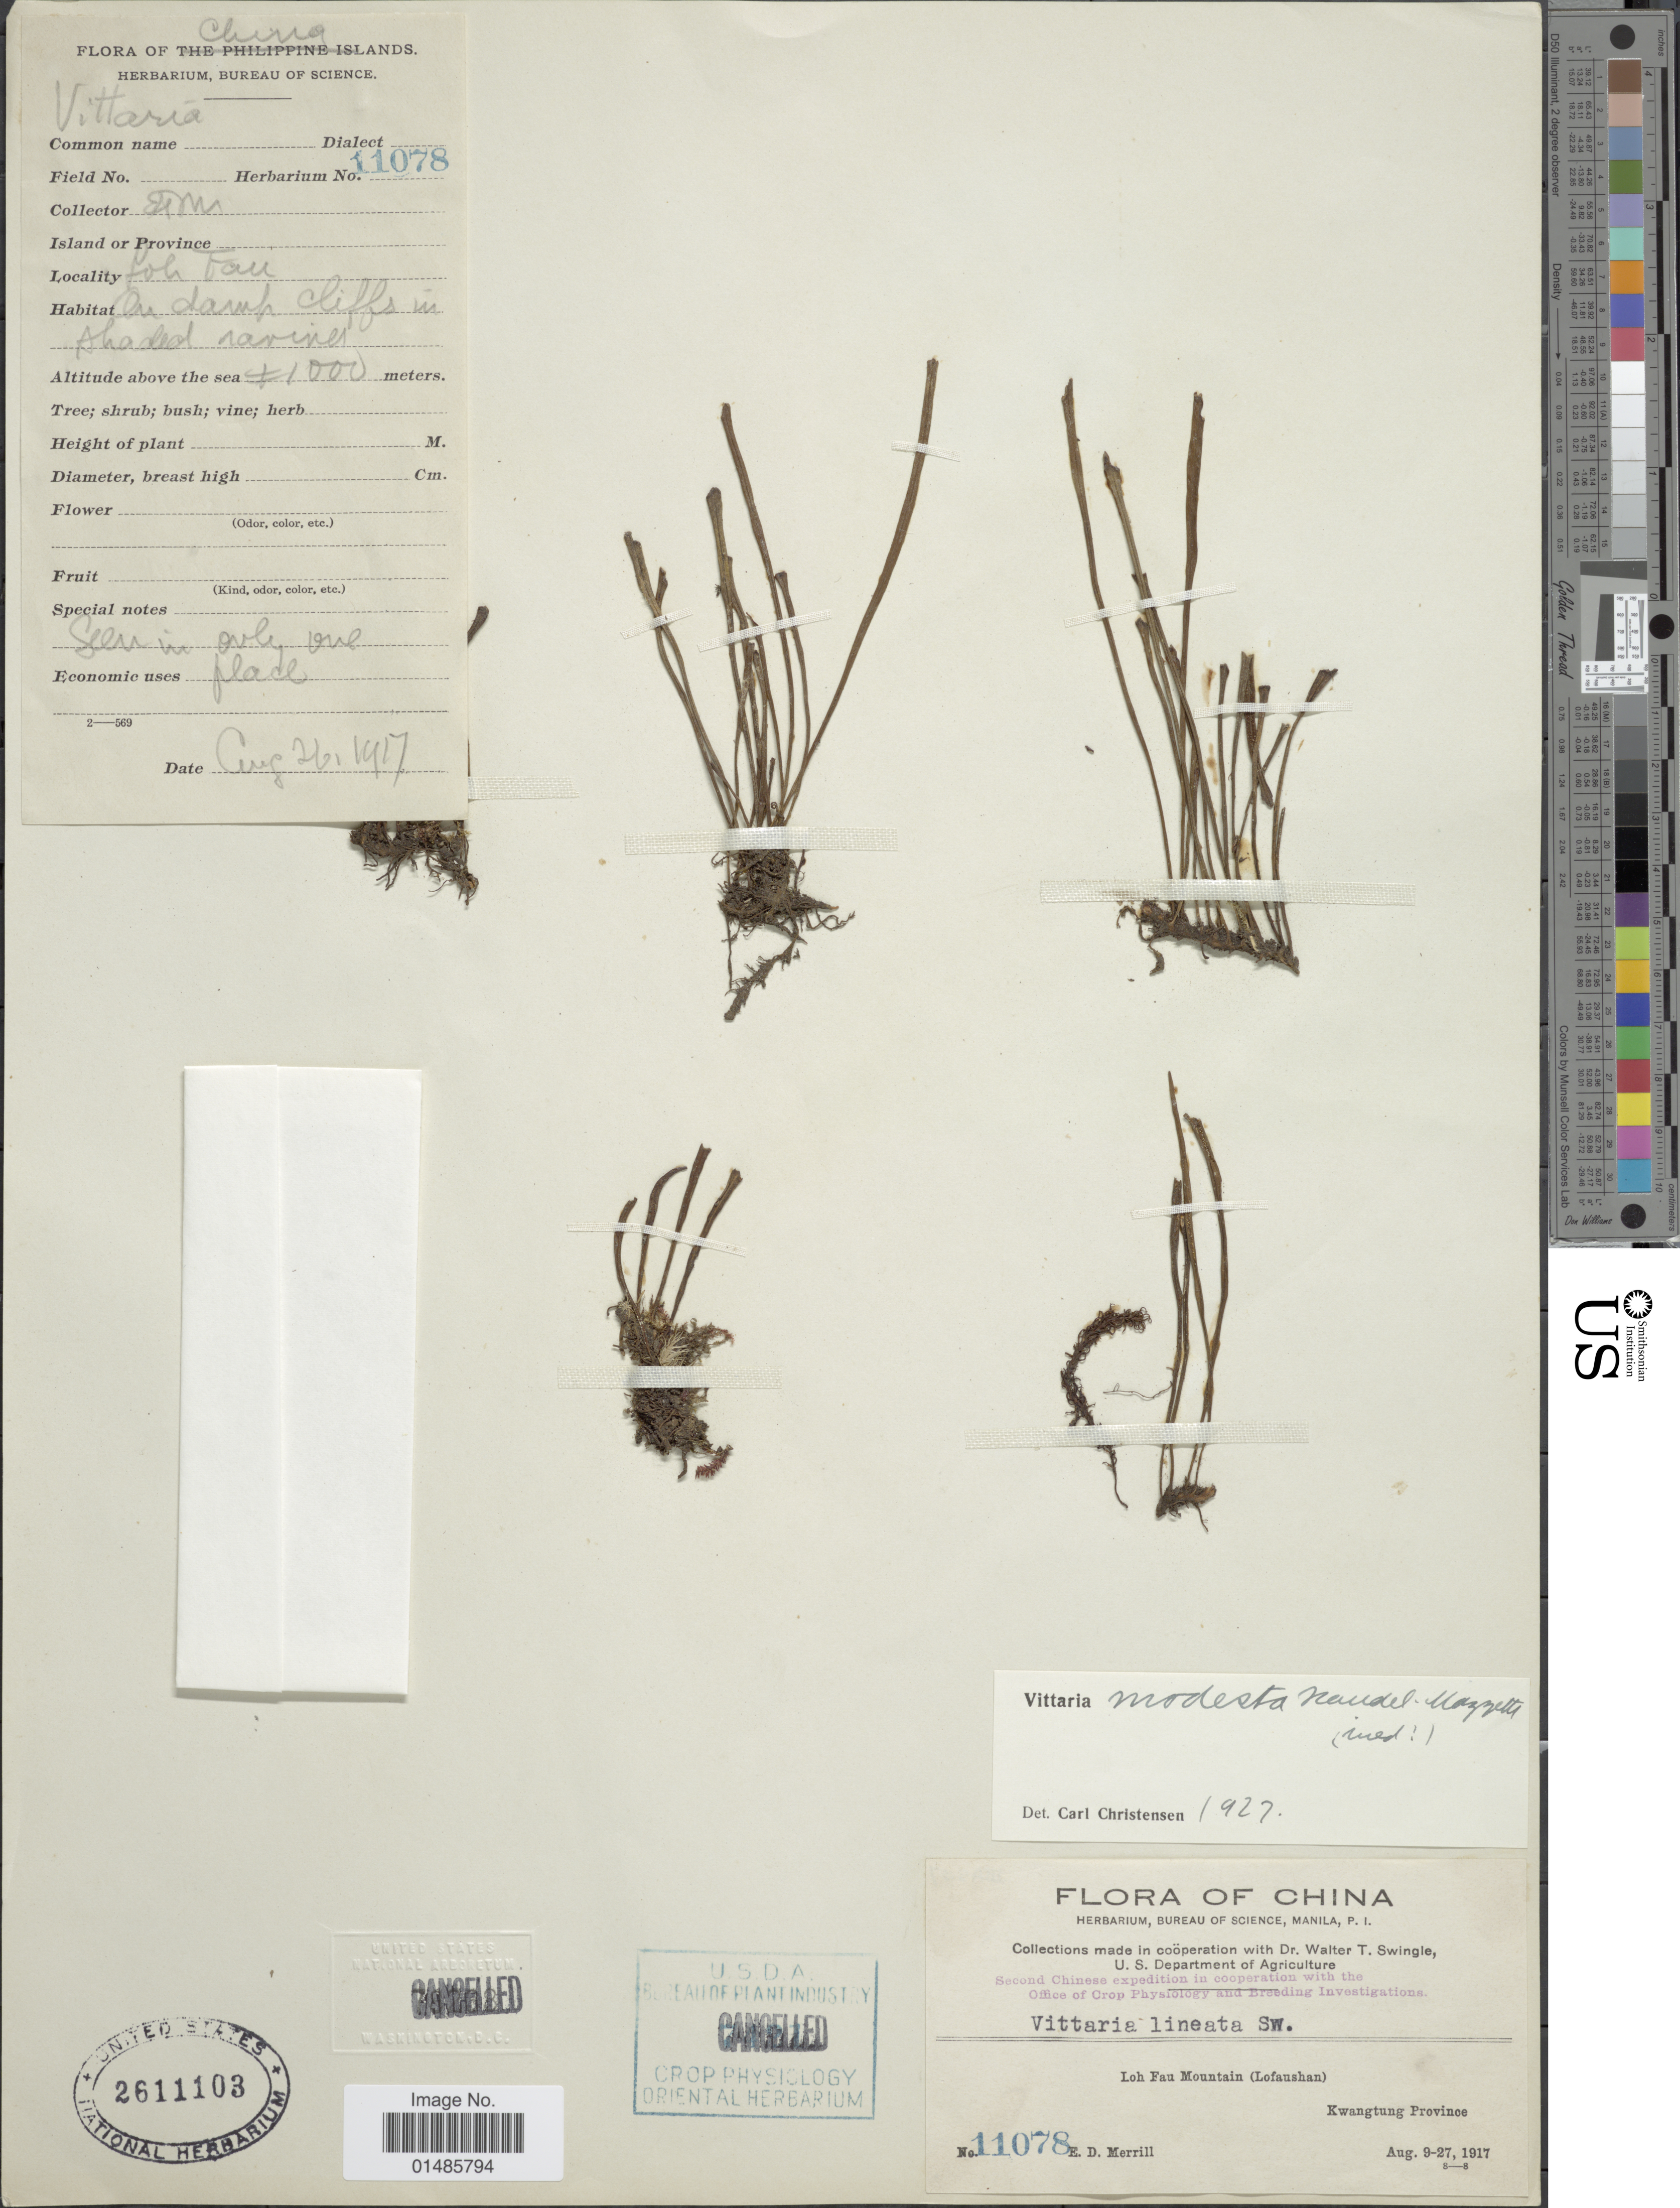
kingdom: Plantae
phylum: Tracheophyta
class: Polypodiopsida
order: Polypodiales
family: Pteridaceae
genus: Haplopteris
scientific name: Haplopteris modesta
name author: (Hand.-Mazz.) E.H. Crane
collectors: E. D. Merrill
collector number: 11078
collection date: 1917-08-26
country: China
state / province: Guangdong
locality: Loh Fau Mountain (Lofaushan), Kwangtung Province.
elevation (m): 1000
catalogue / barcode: US 2611103